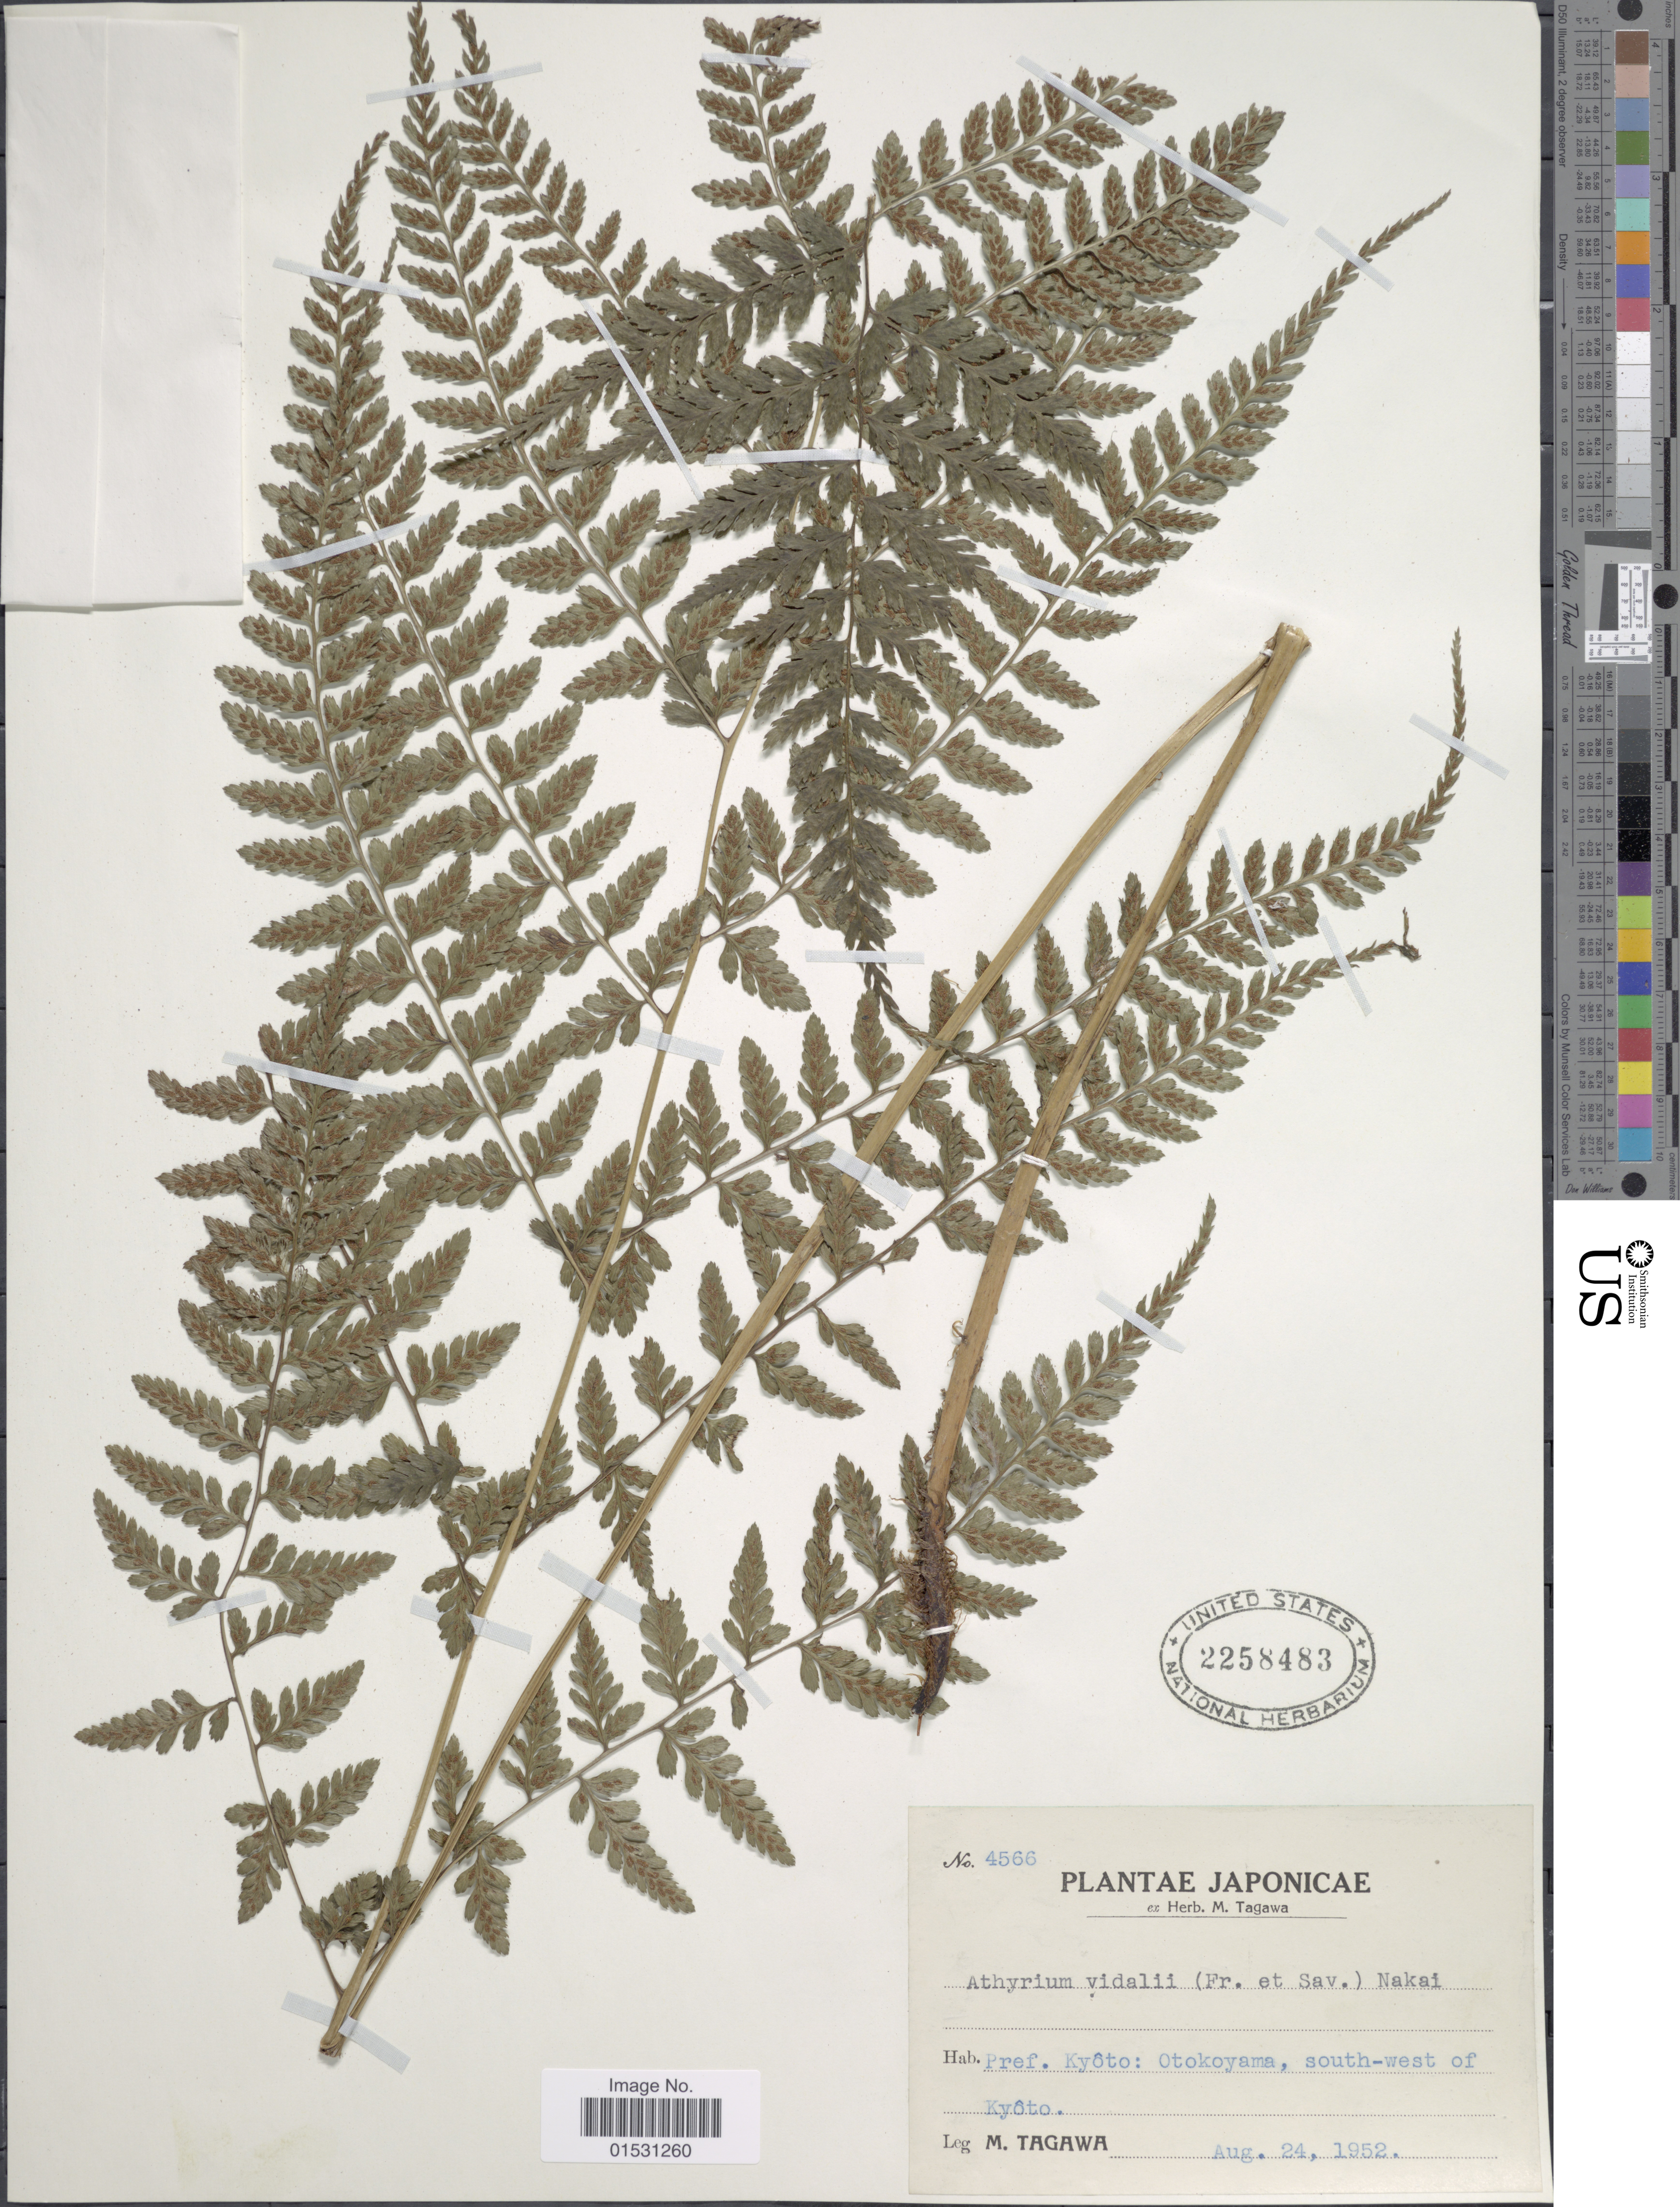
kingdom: Plantae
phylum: Tracheophyta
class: Polypodiopsida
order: Polypodiales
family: Athyriaceae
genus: Athyrium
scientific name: Athyrium vidalii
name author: (Franch. & Sav.) Nakai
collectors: M. Tagawa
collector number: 4566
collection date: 1952-08-24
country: Japan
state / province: Kyoto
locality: Japonicae. Pref. Kyoto: Otokoyama, south-west of Kyoto.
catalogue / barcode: US 2258483